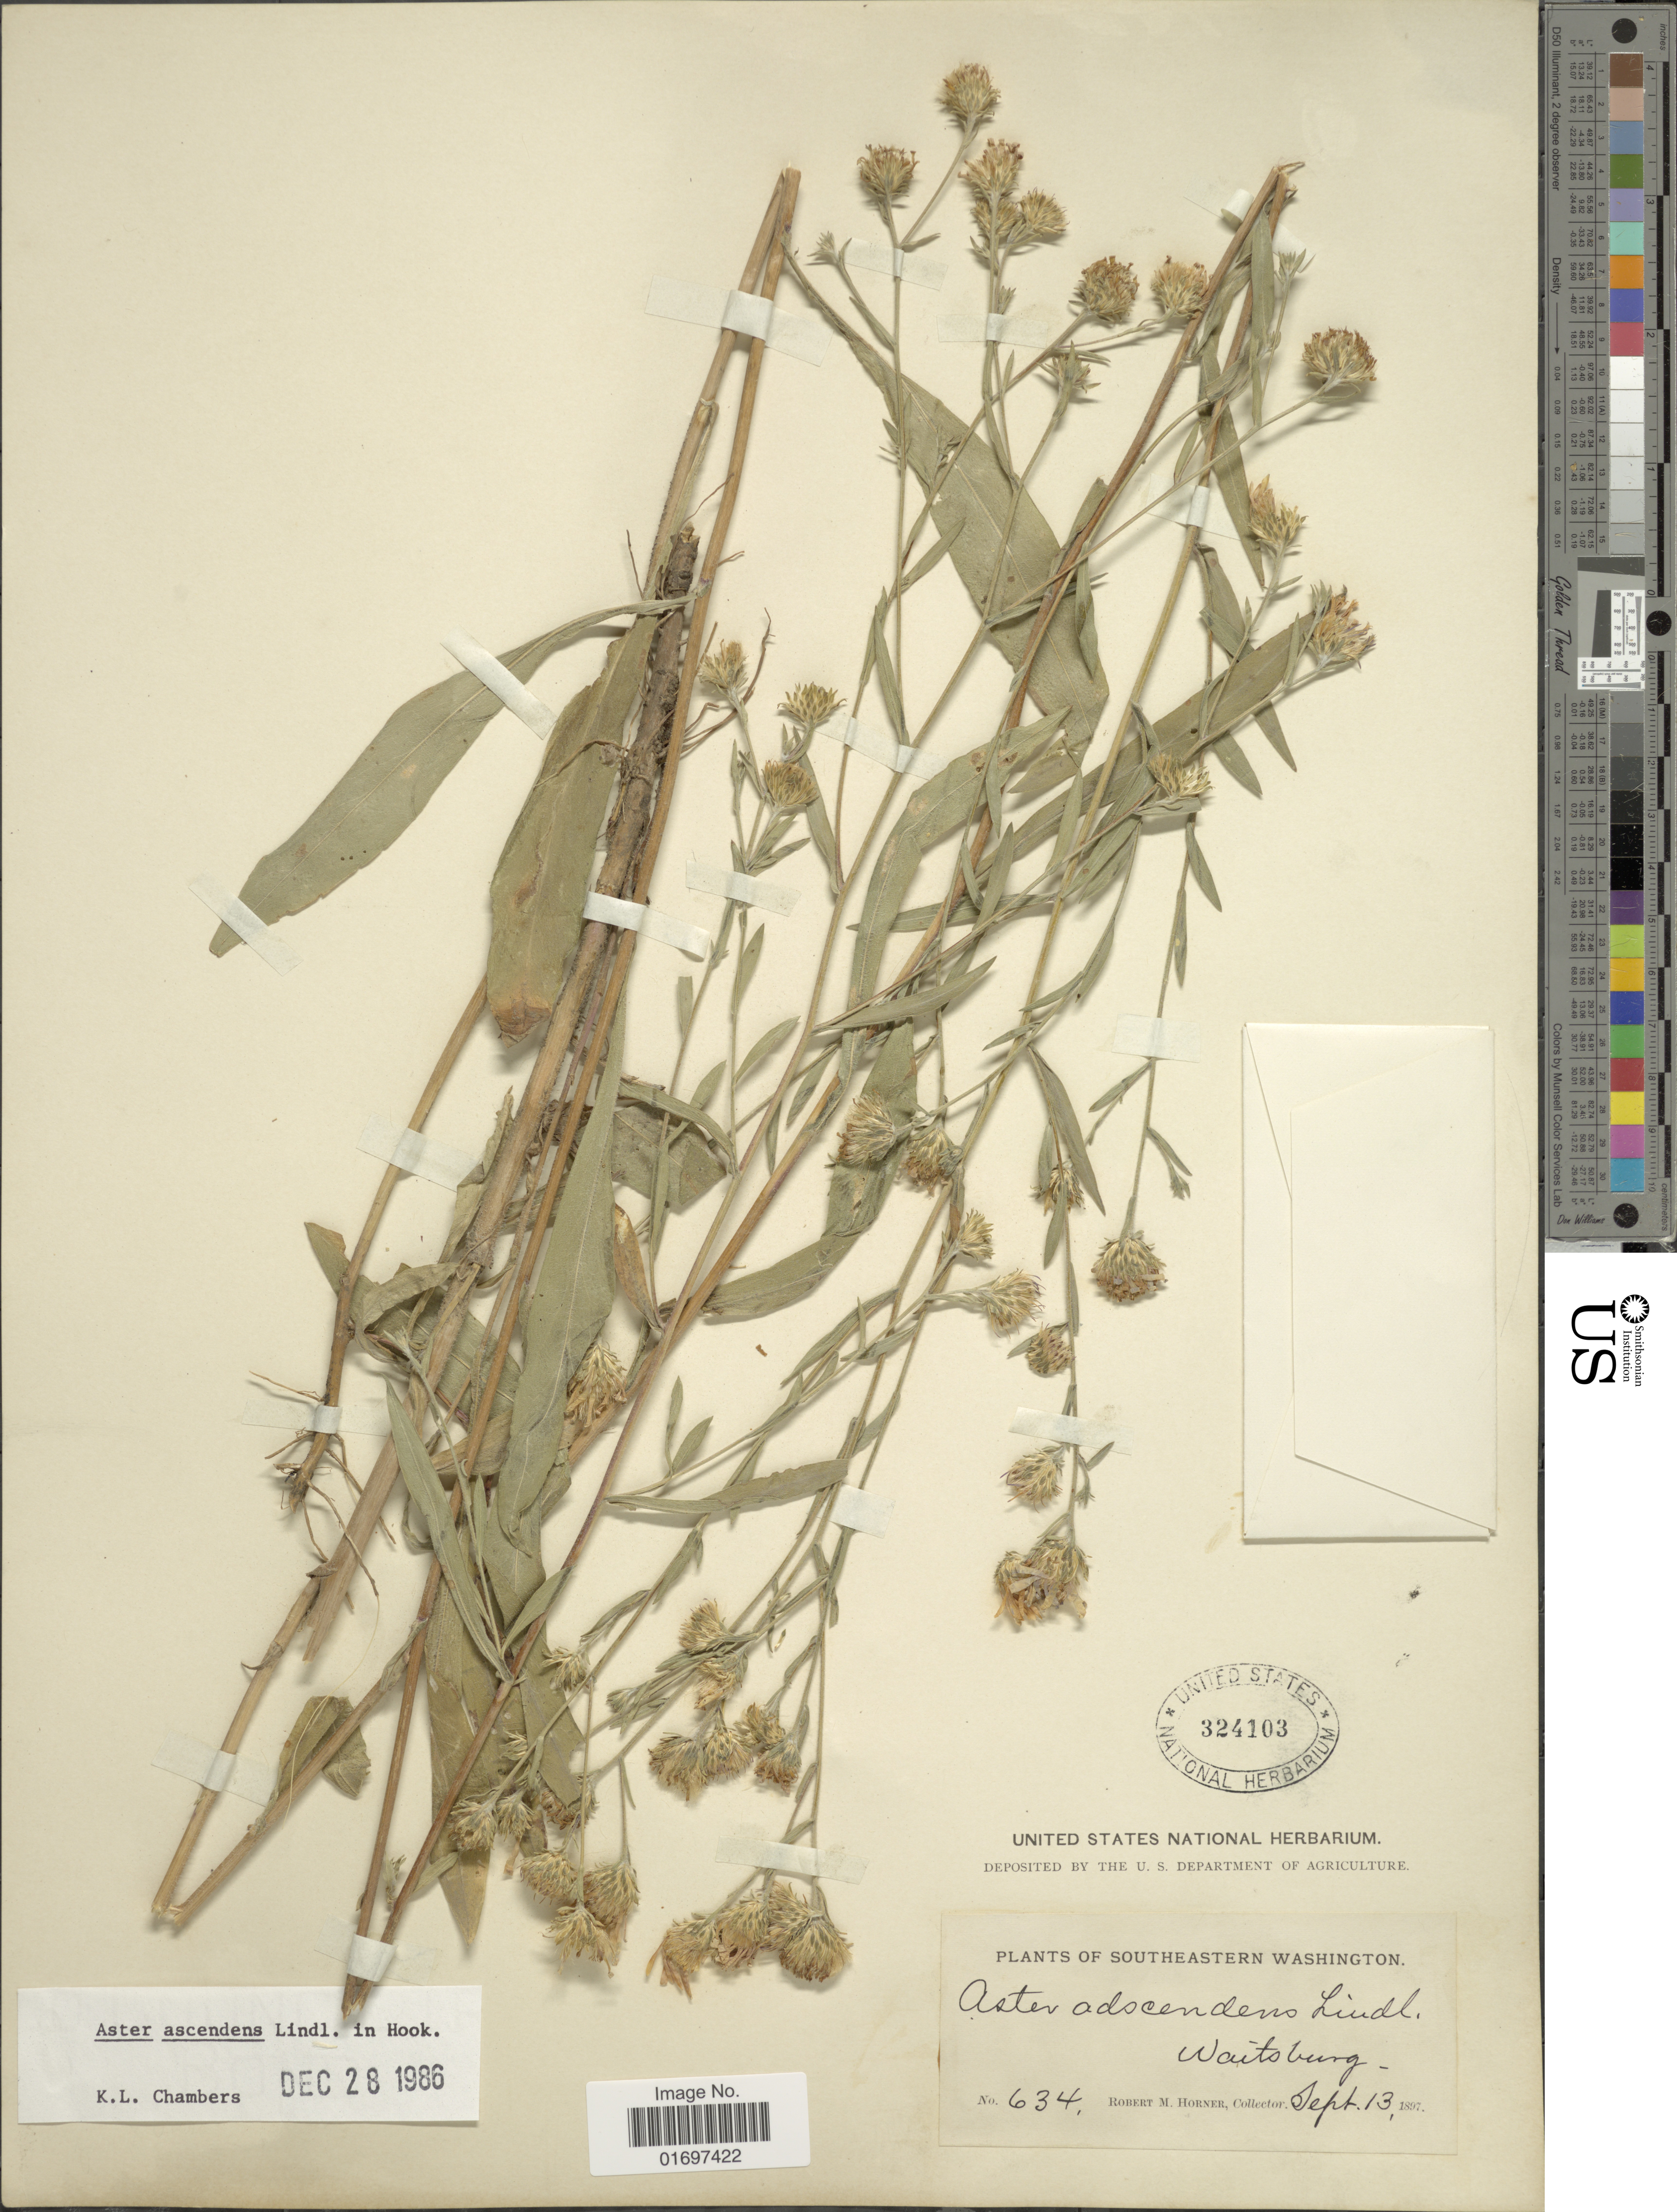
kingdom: Plantae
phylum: Tracheophyta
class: Magnoliopsida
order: Asterales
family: Asteraceae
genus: Symphyotrichum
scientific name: Symphyotrichum ascendens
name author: (Lindl.) G.L. Nesom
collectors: R. Horner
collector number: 634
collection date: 1897-09-13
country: United States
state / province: Washington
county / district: Walla Walla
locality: Southeastern Washington. Waitsburg.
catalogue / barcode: US 324103